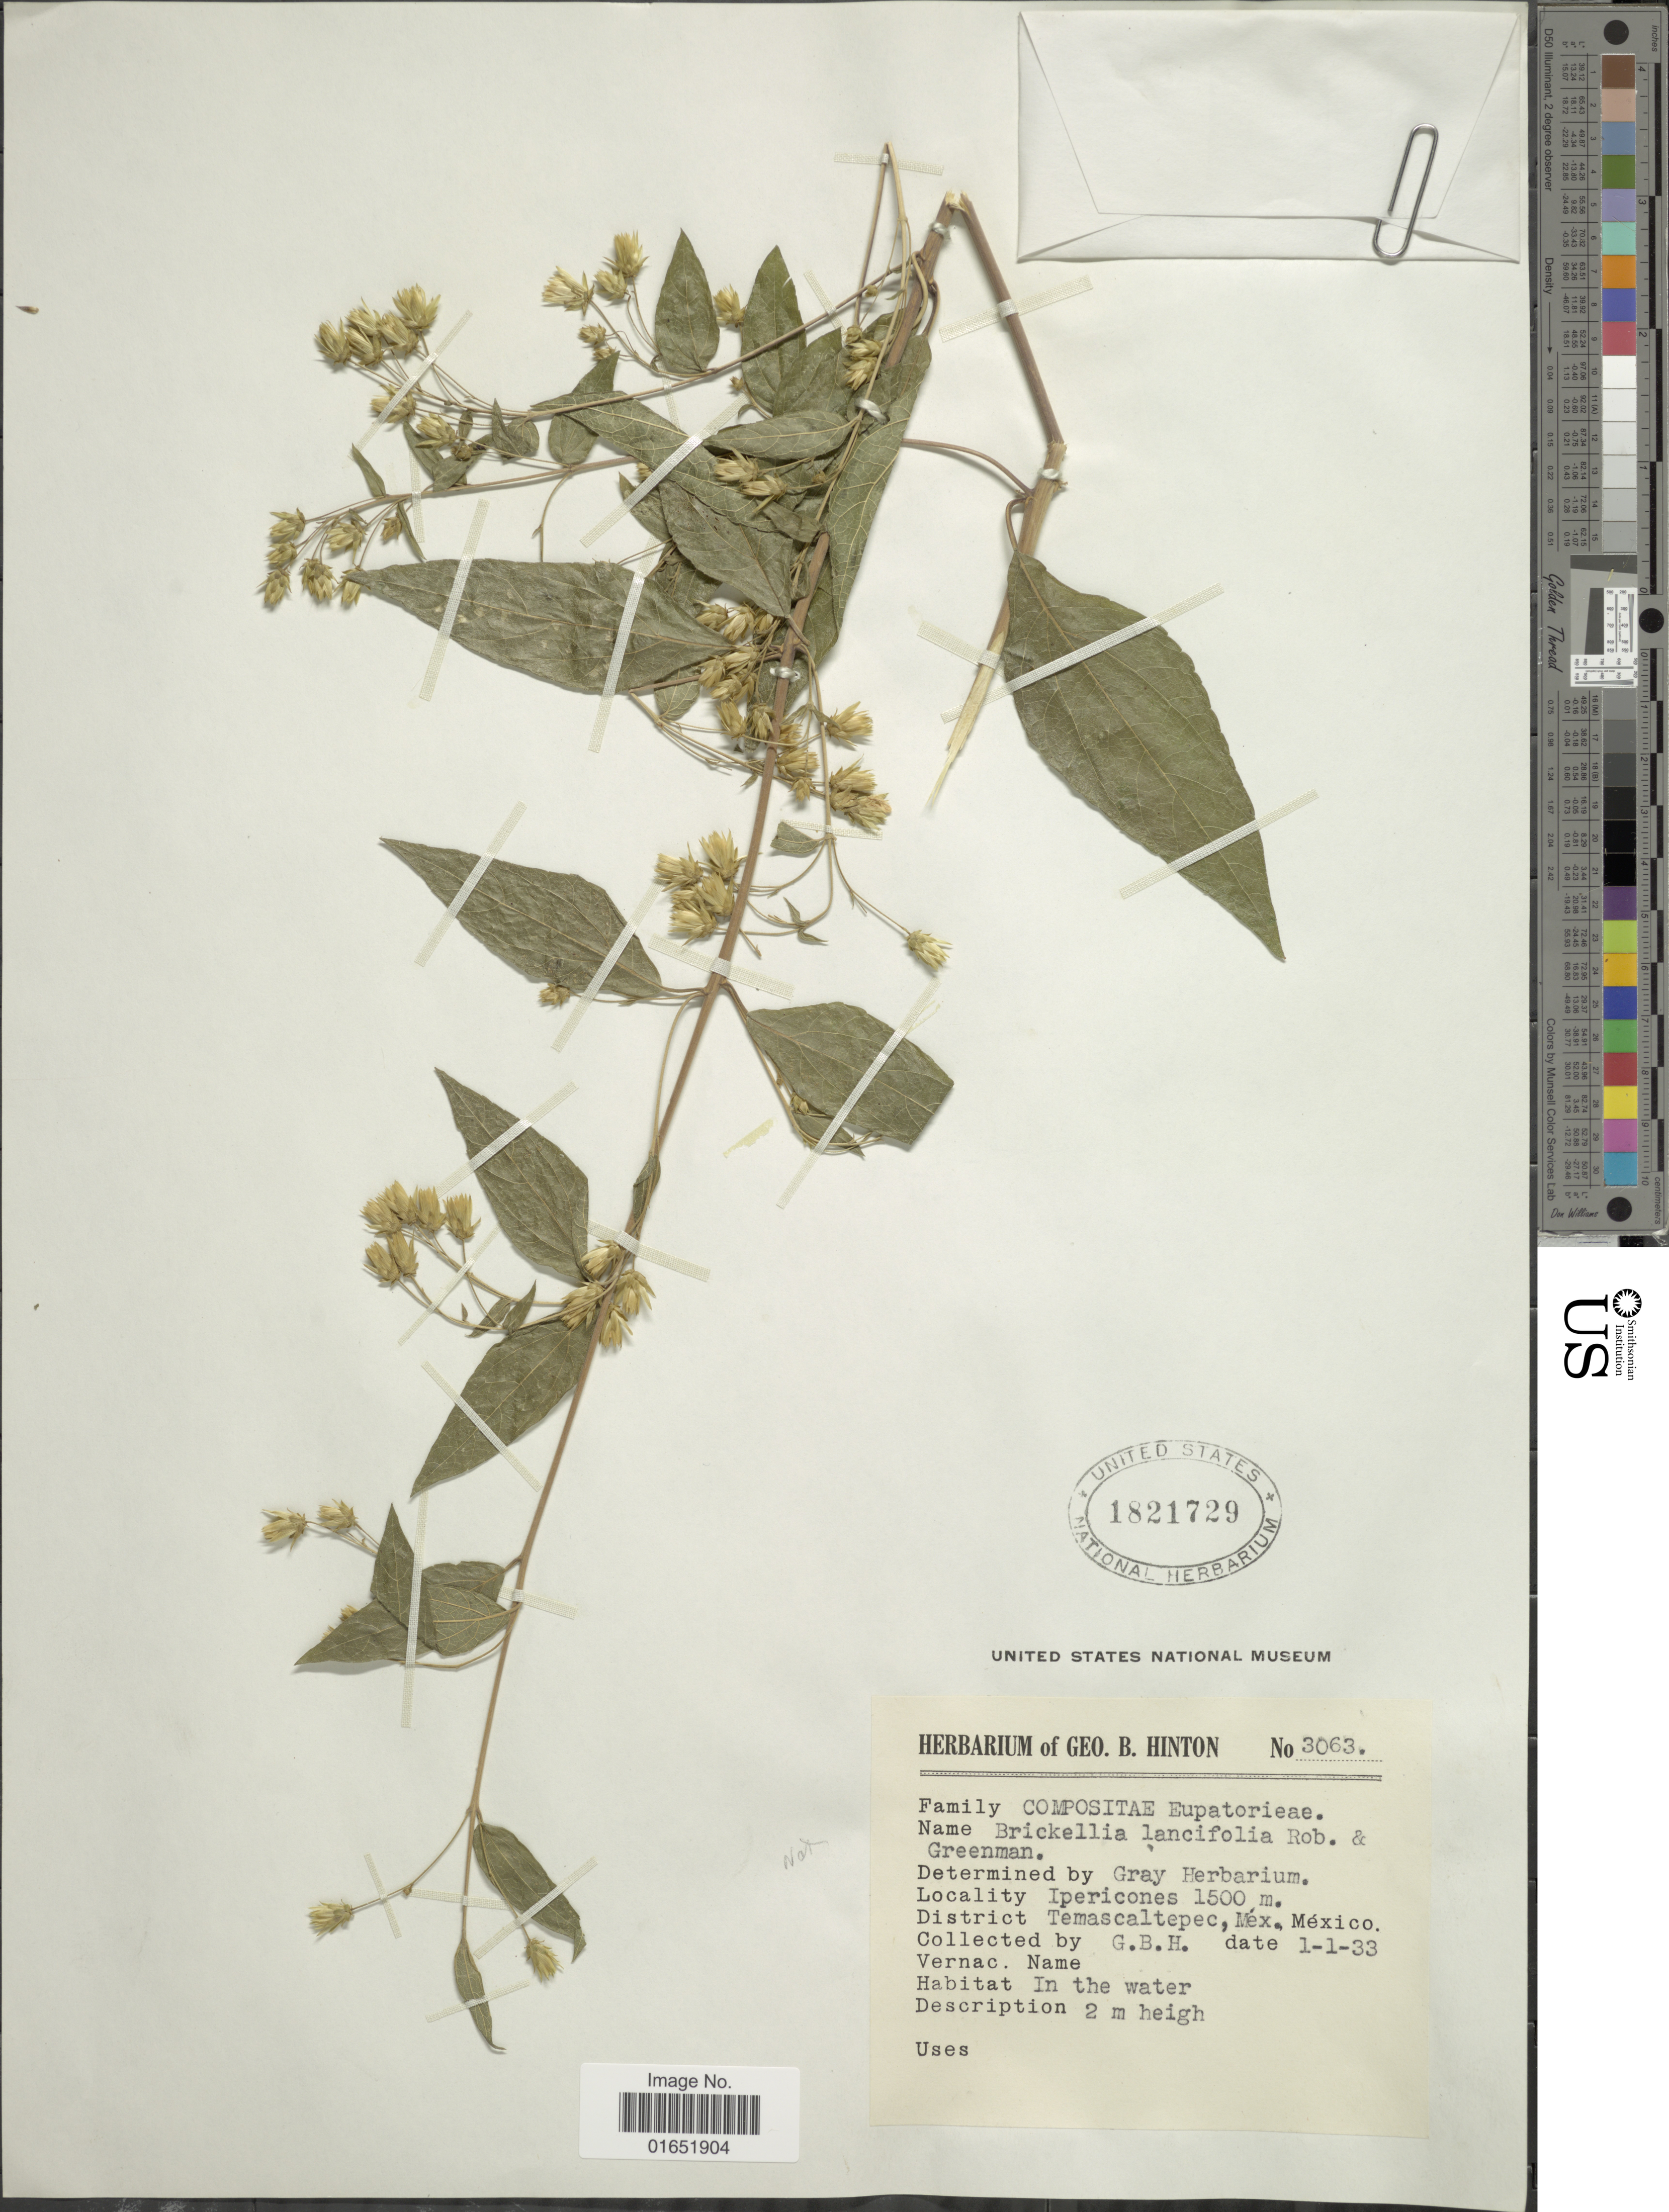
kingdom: Plantae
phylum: Tracheophyta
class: Magnoliopsida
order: Asterales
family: Asteraceae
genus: Brickellia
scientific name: Brickellia lancifolia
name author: B.L. Rob. & Greenm.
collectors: G. B. Hinton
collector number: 3063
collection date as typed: Transcribed d/m/y: 1/1/33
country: Mexico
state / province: México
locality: Ipericones, District Temascaltepec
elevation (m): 1500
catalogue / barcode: US 1821729